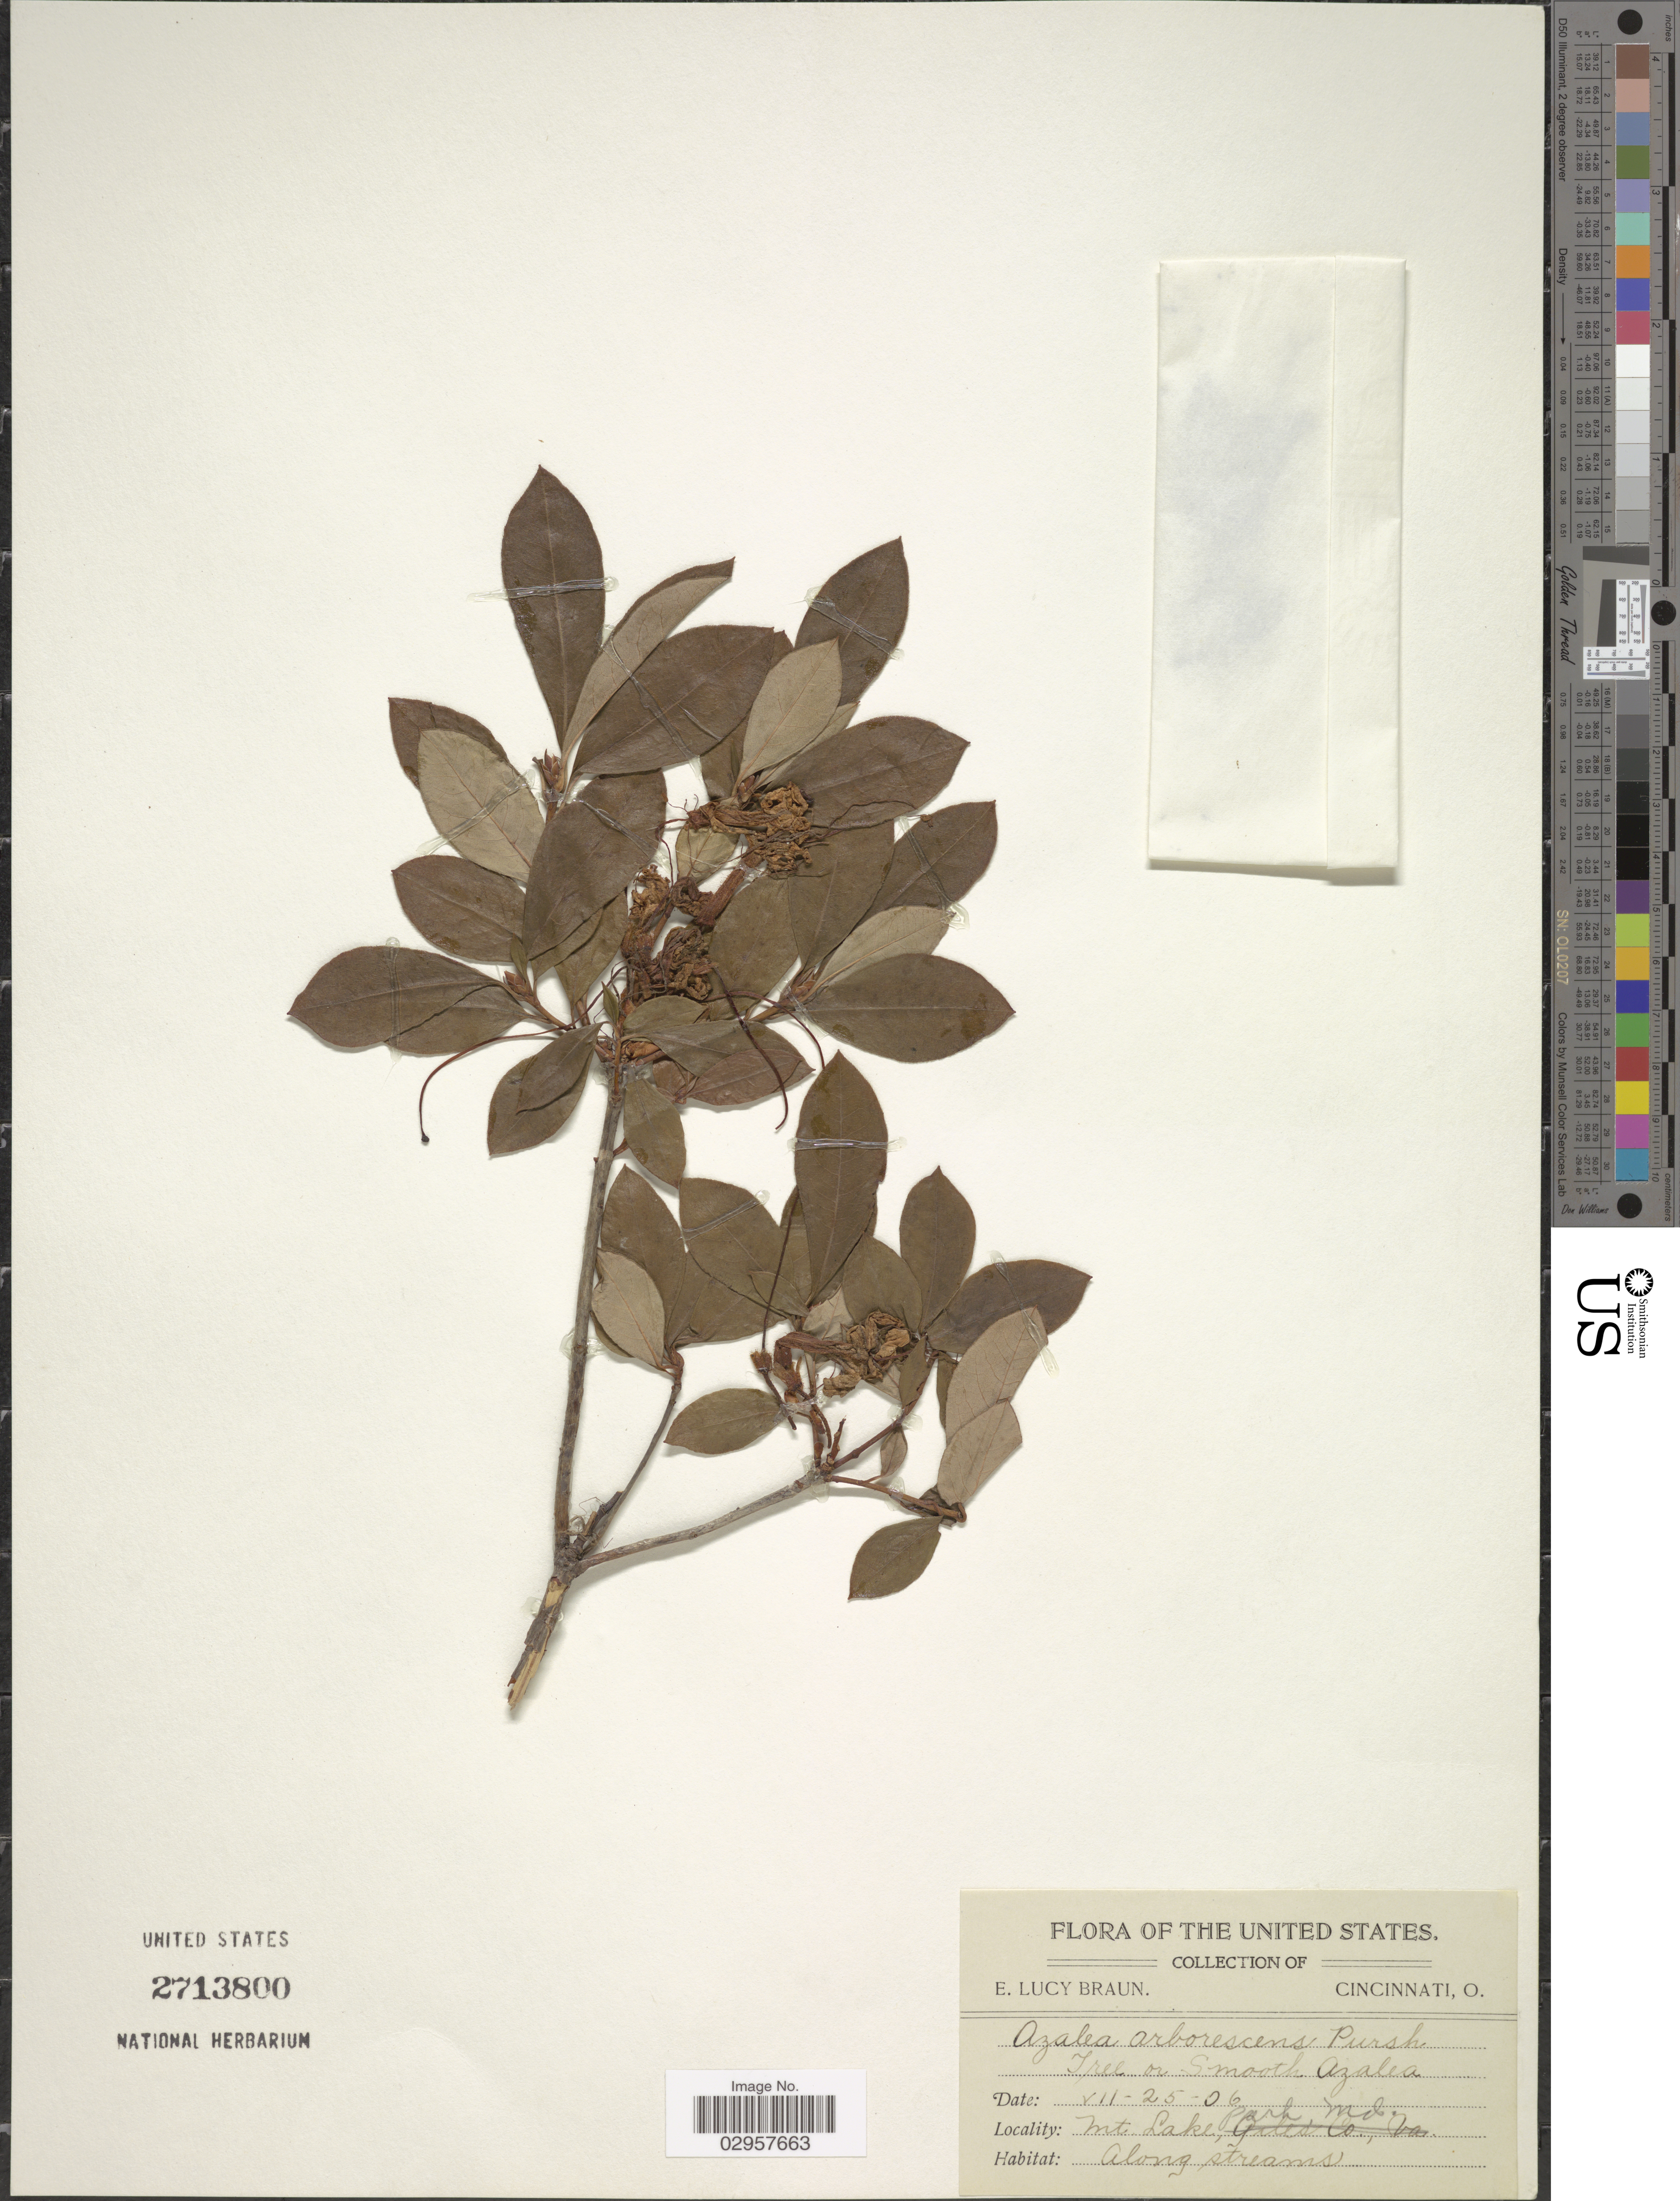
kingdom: Plantae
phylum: Tracheophyta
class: Magnoliopsida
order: Ericales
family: Ericaceae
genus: Rhododendron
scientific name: Rhododendron arborescens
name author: (Pursh) Torr.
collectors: E. L. Braun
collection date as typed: Transcribed d/m/y: 25/7/6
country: United States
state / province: Maryland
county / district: Garrett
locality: Mt. Lake, Park.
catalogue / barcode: US 2713800